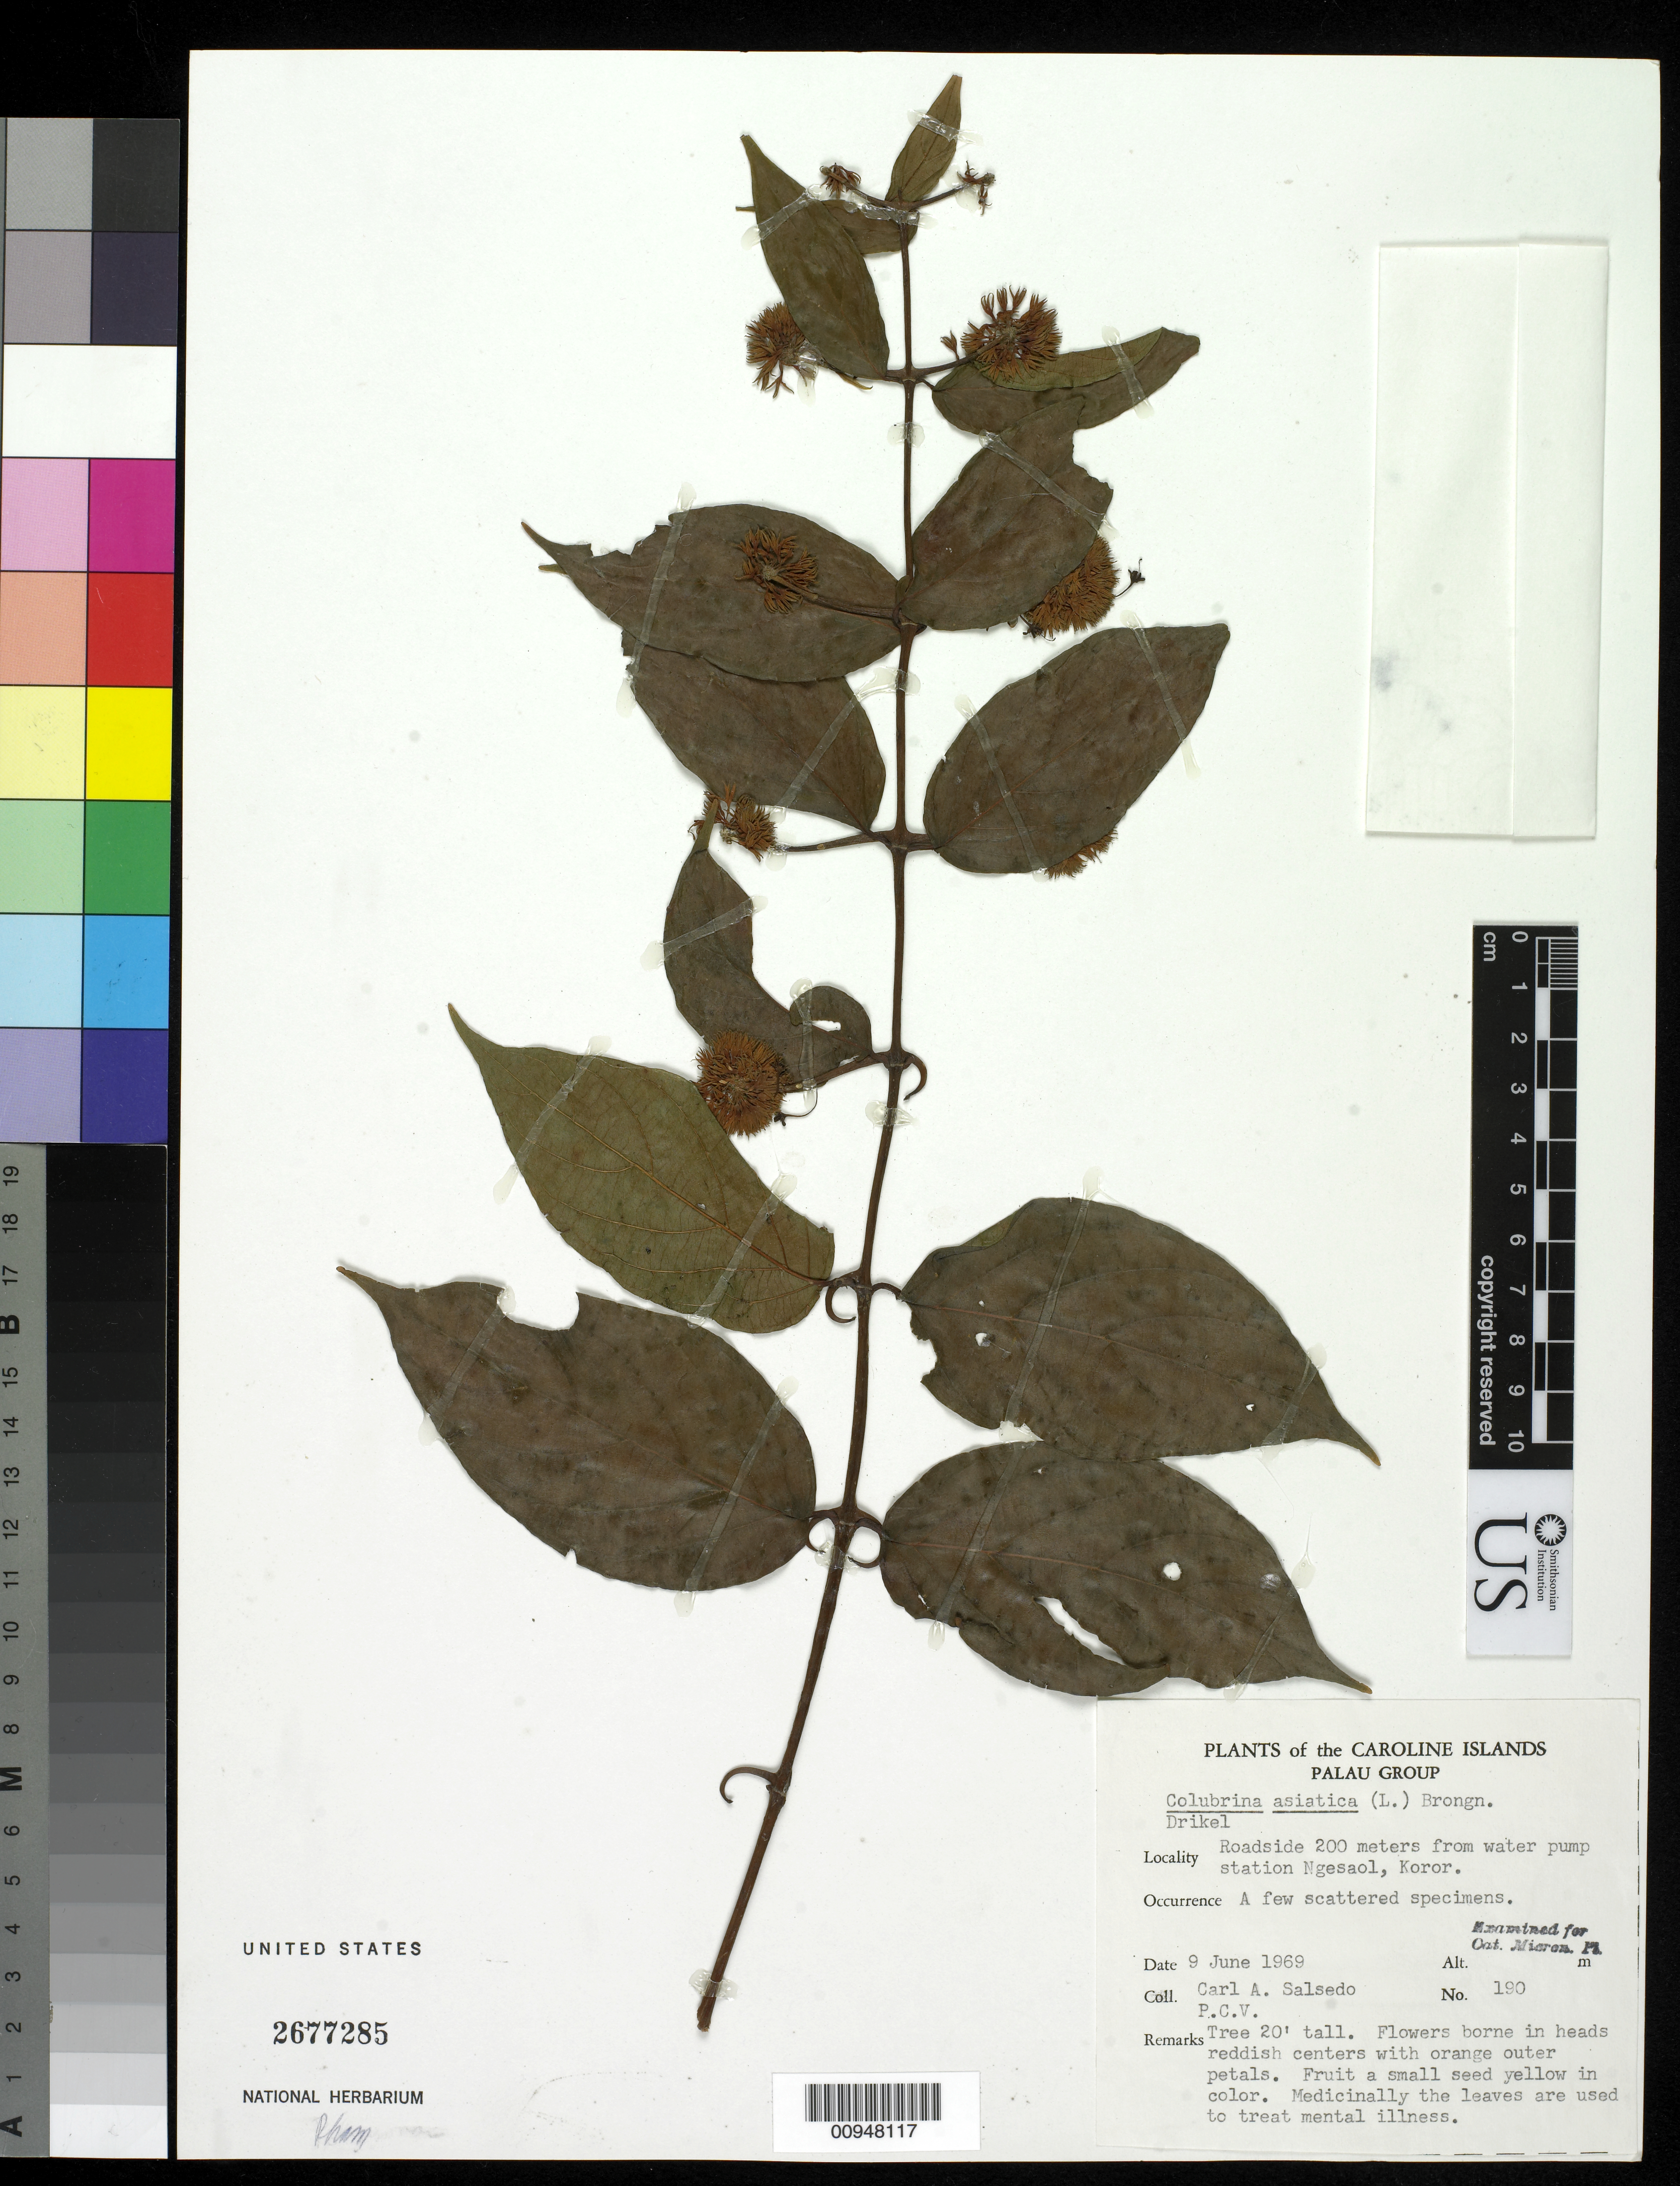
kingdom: Plantae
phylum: Tracheophyta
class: Magnoliopsida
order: Rosales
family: Rhamnaceae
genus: Colubrina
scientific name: Colubrina asiatica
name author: (L.) Brongn.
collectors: C.A. Salsedo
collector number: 190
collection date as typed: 09 Jun 1969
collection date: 1969-06-09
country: Palau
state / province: Koror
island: Oreor (Koror)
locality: Roadside 200 meters from water pump station Ngesaol, Koror.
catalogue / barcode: US 2677285